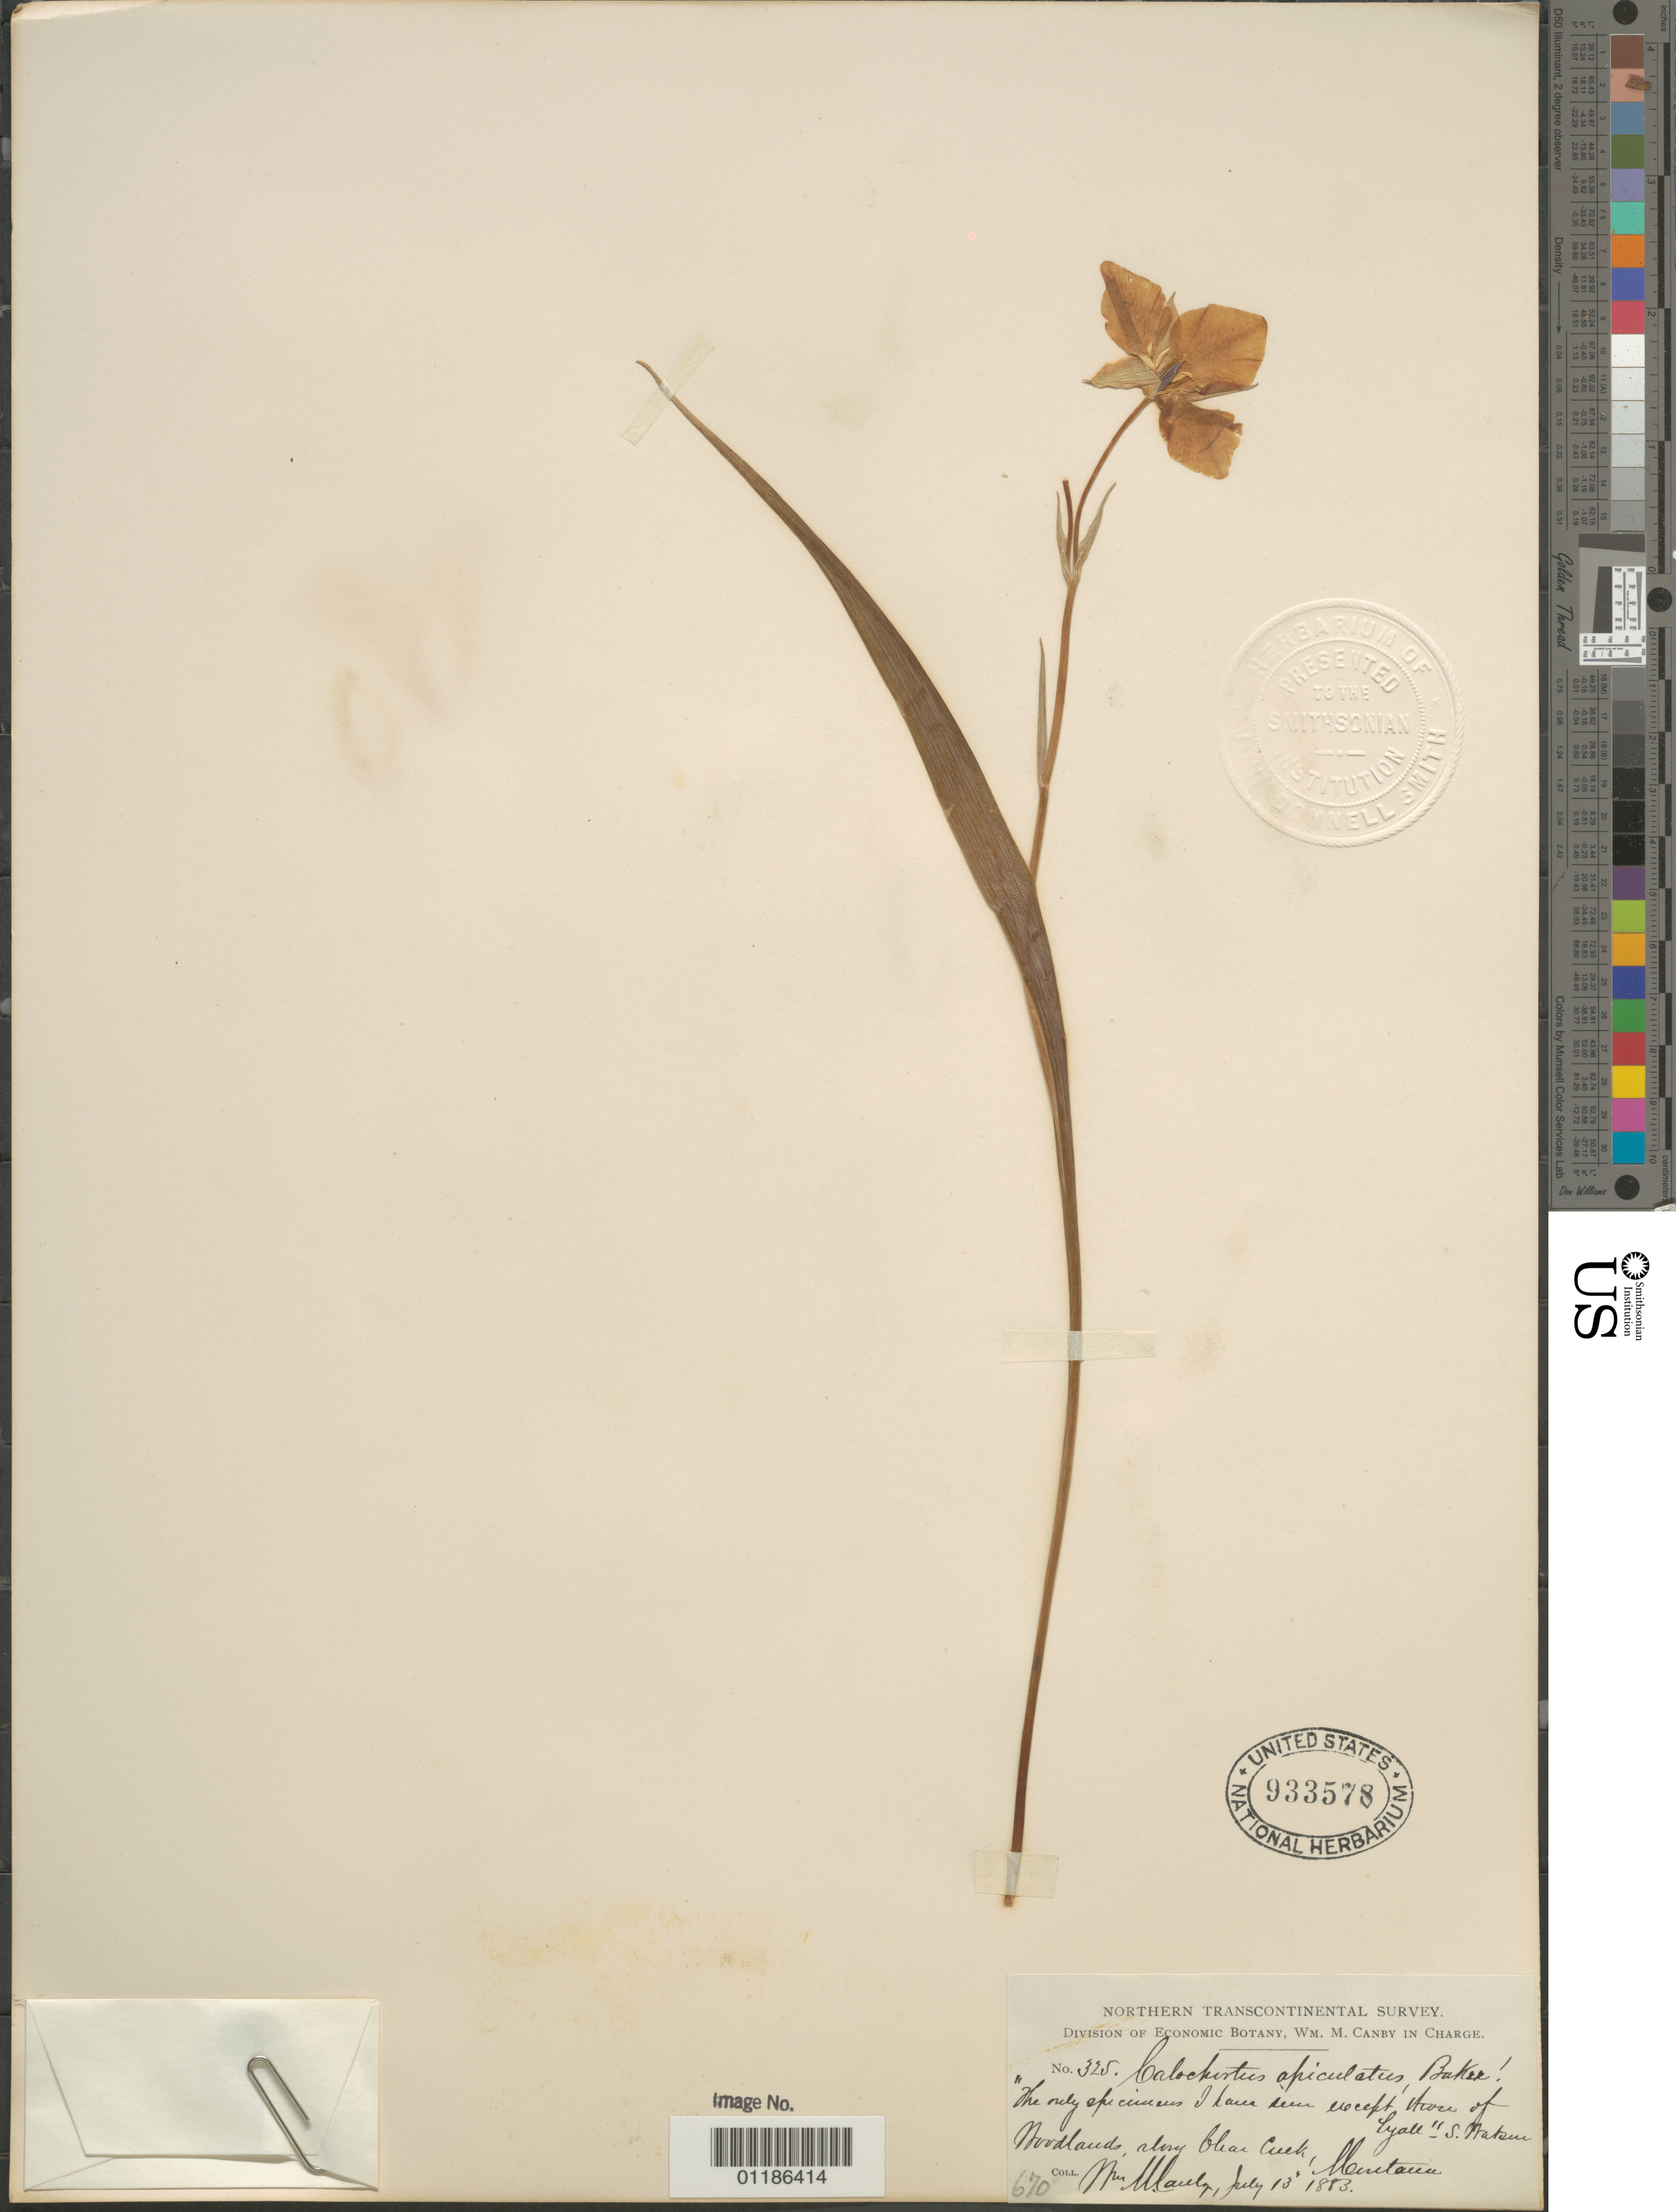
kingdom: Plantae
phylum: Tracheophyta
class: Liliopsida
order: Liliales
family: Liliaceae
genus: Calochortus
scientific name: Calochortus apiculatus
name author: Baker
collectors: W. M. Canby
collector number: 325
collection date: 1883-07-13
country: United States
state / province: Montana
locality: Woodlands, along Clear Creek.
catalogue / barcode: US 933578